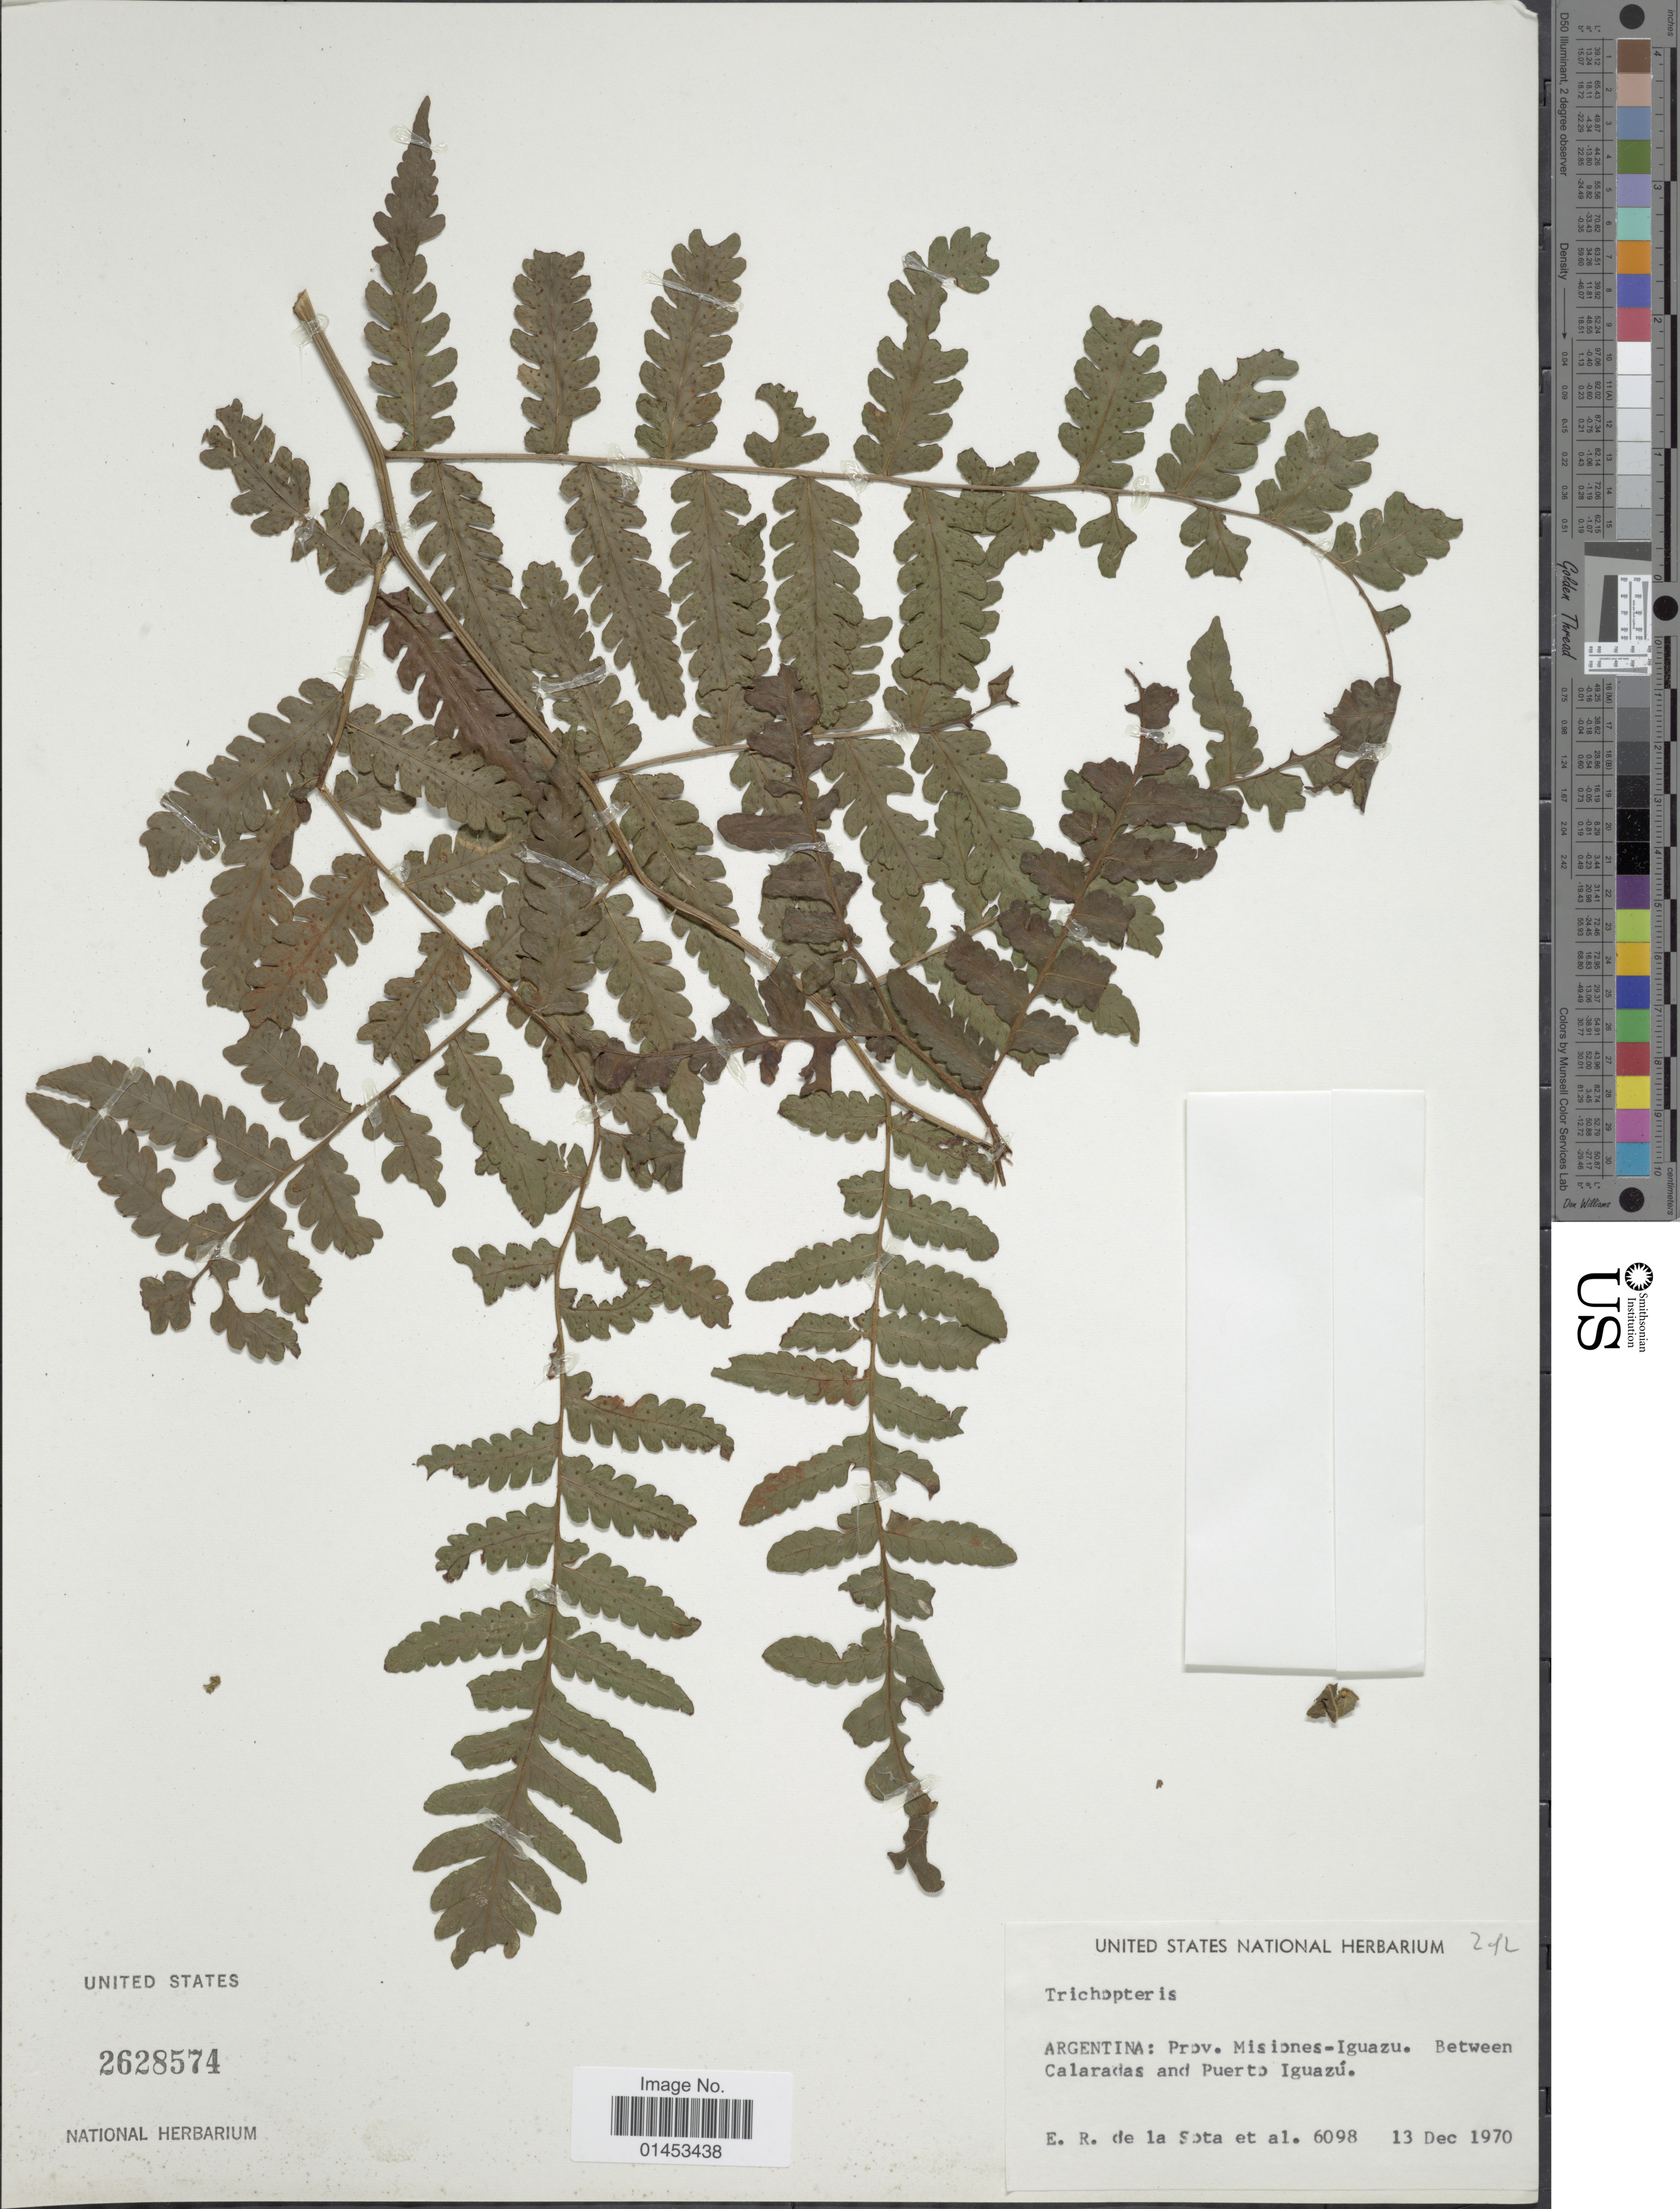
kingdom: Plantae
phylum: Tracheophyta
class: Polypodiopsida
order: Cyatheales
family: Cyatheaceae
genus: Cyathea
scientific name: Cyathea sp.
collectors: E. R. de la Sota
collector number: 6098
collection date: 1970-12-13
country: Argentina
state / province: Misiones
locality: Prov. Misiones-Iguazu, between Calaradas and Puerto Iguazú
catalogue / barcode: US 2628574